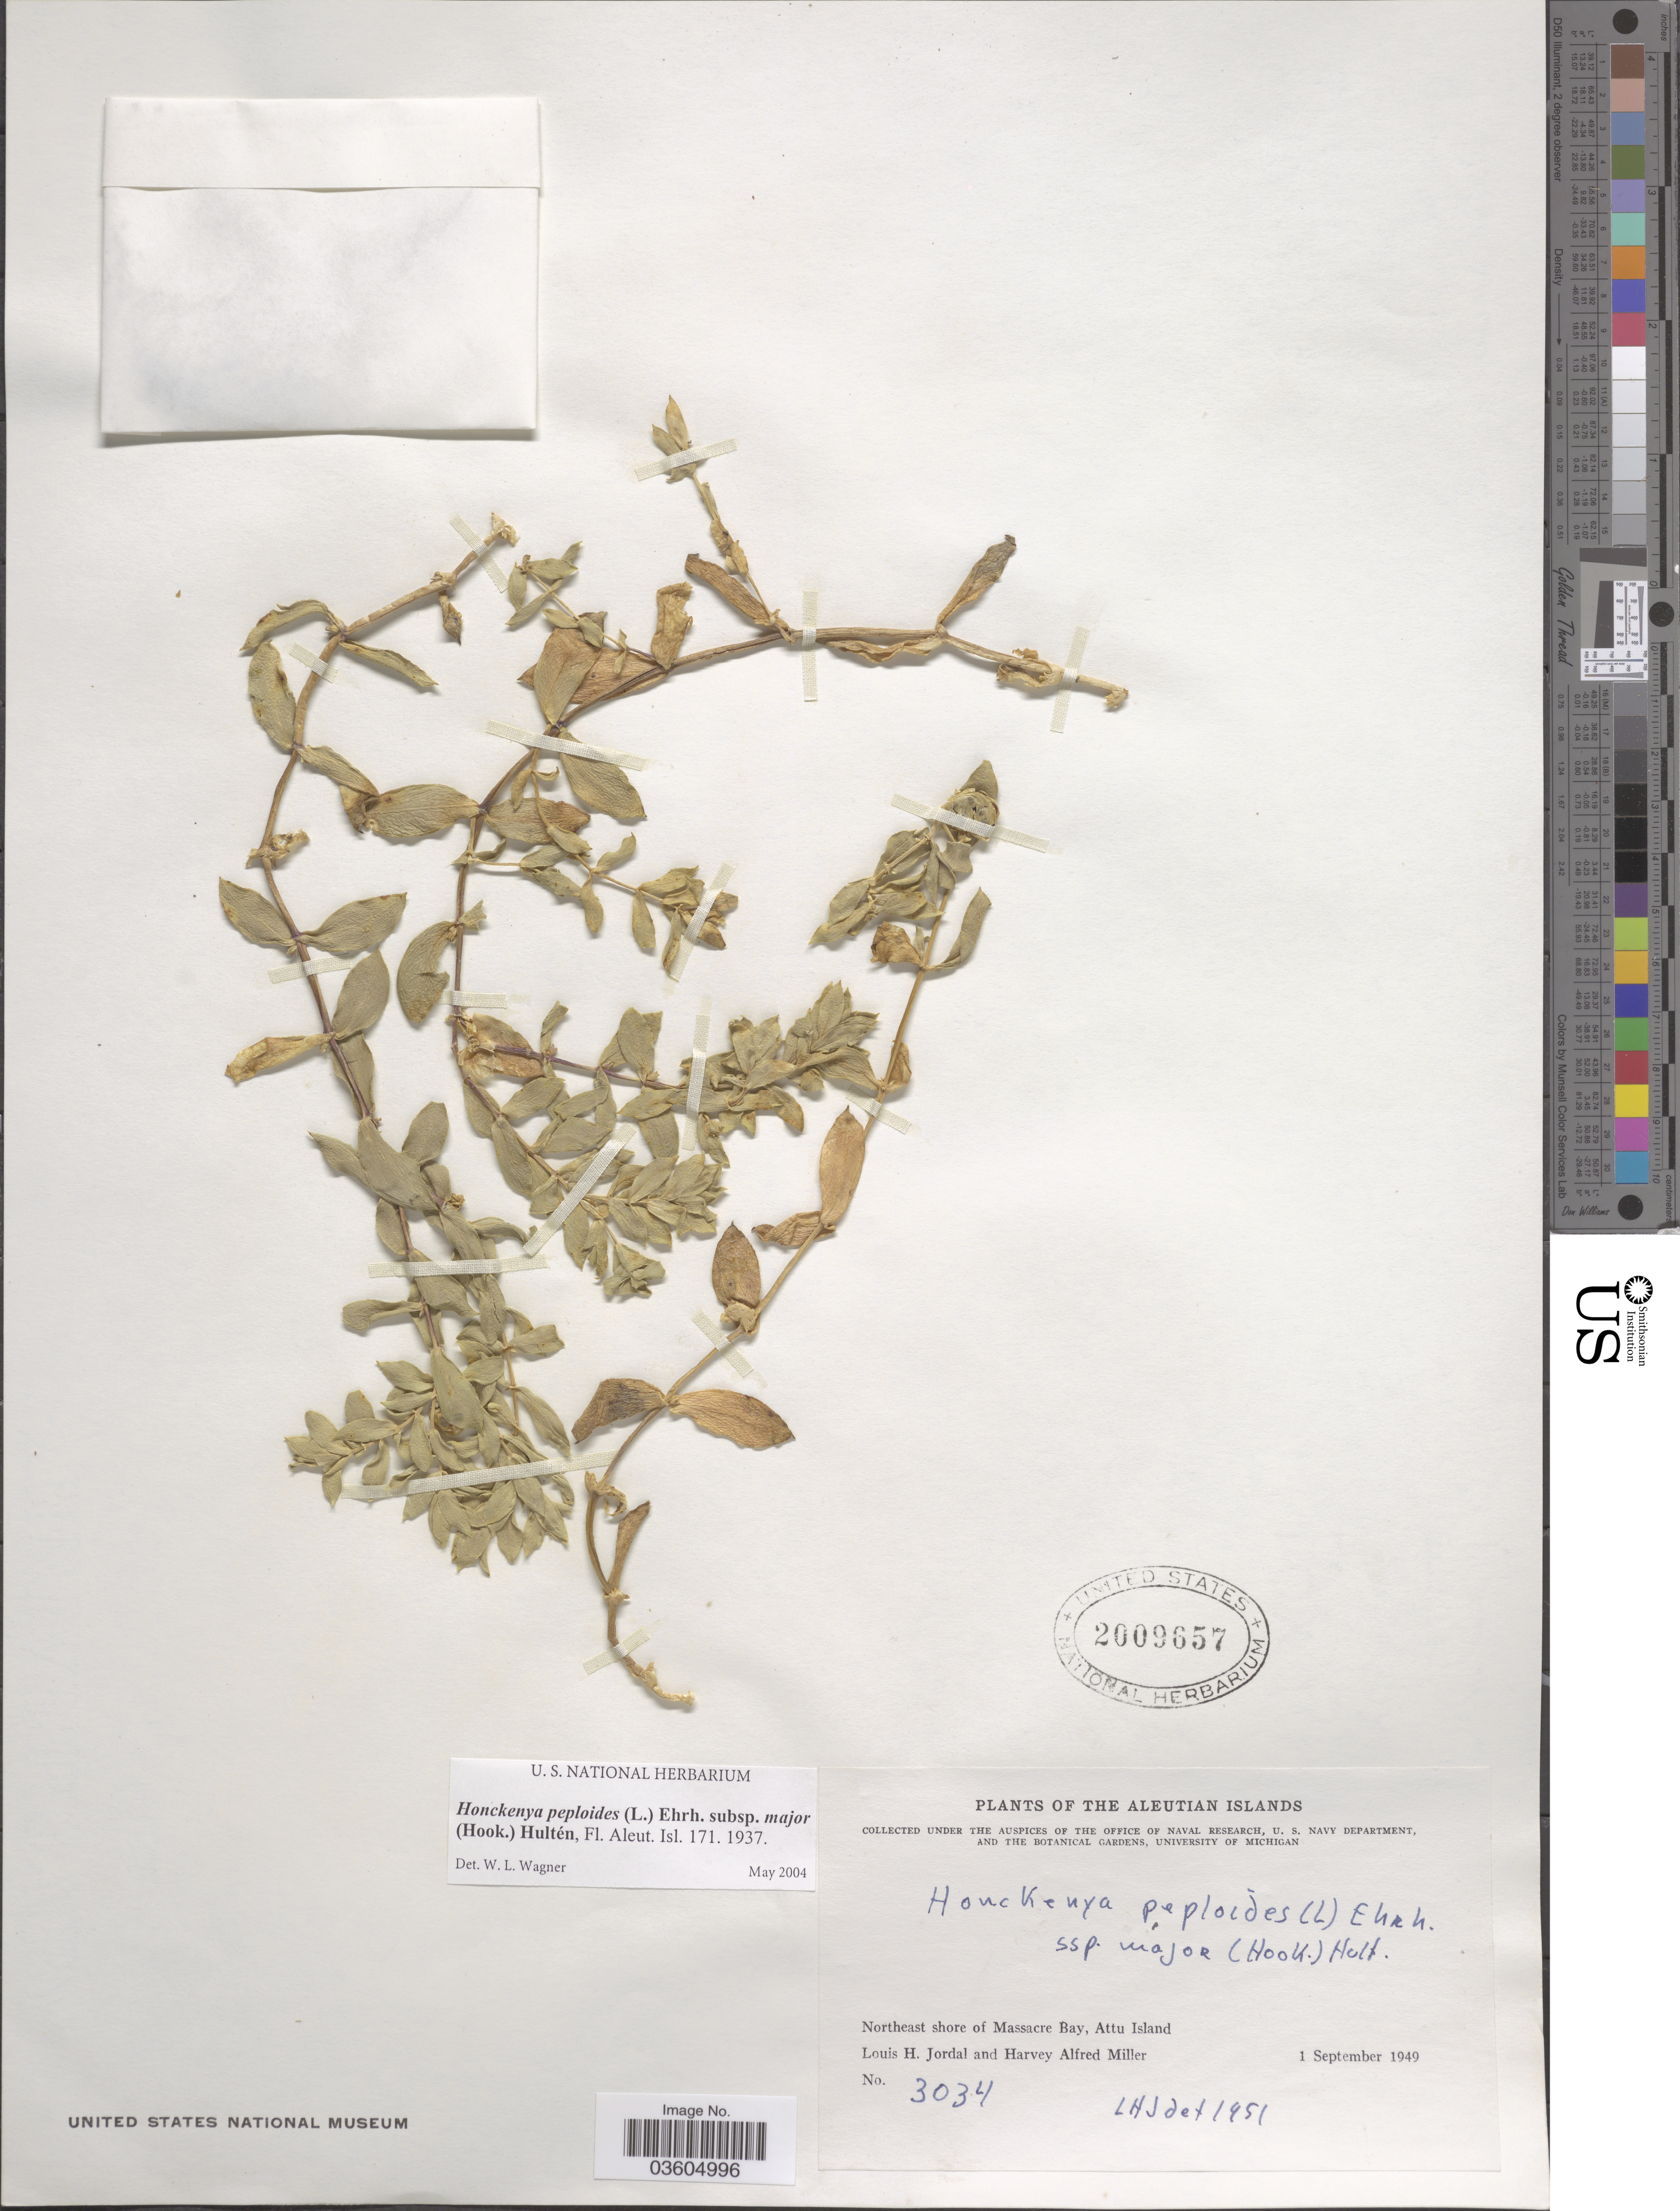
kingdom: Plantae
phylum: Tracheophyta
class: Magnoliopsida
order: Caryophyllales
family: Caryophyllaceae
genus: Honckenya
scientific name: Honckenya peploides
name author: (L.) Ehrh.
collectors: L. Jordal & H. A. Miller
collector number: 3034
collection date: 1949-09-01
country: United States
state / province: Alaska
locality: Aleutian Islands. Northeast shore of Massacre Bay, Attu Island.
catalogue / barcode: US 2009657